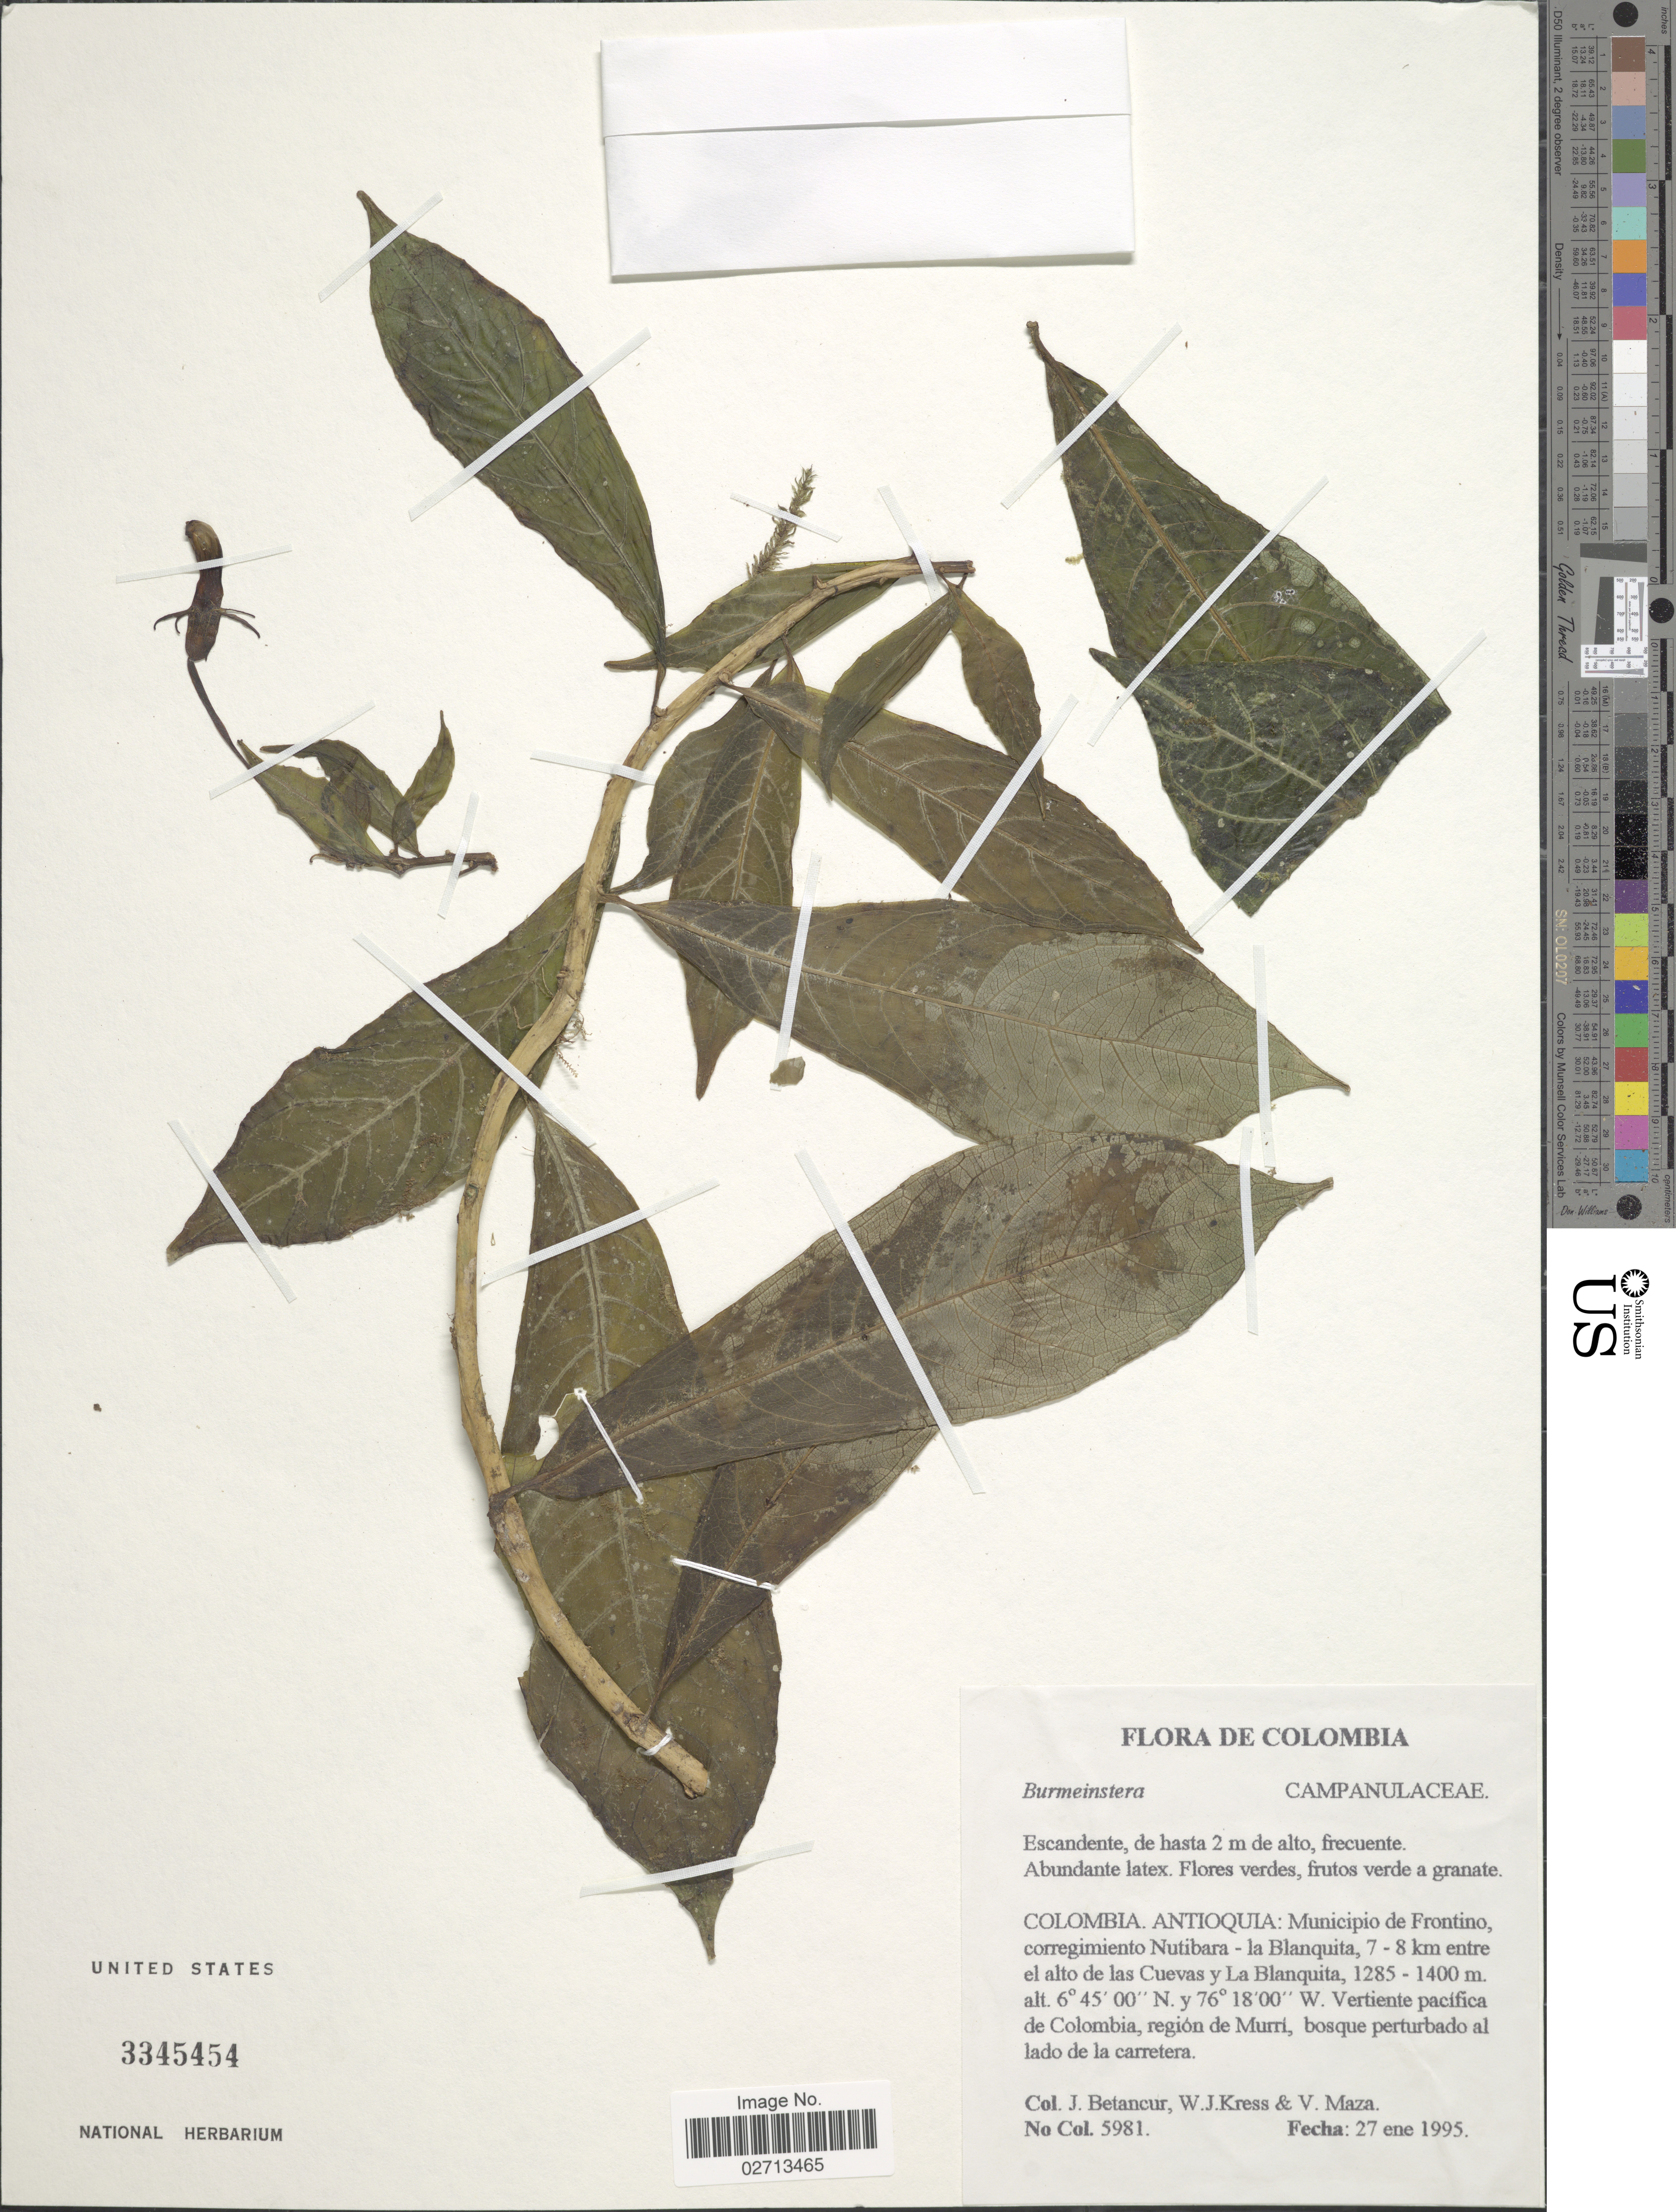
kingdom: Plantae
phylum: Tracheophyta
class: Magnoliopsida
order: Asterales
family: Campanulaceae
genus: Burmeistera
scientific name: Burmeistera sp.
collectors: J. Betancur, W. J. Kress & V. Maza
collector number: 5981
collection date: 1995-01-27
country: Colombia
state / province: Antioquia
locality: Municipio de Frontino, corregimiento Nutibara- la Blanquita, 7-8 km entre el alto de las Cuevas y La Blanquita.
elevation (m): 1285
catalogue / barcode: US 3345454